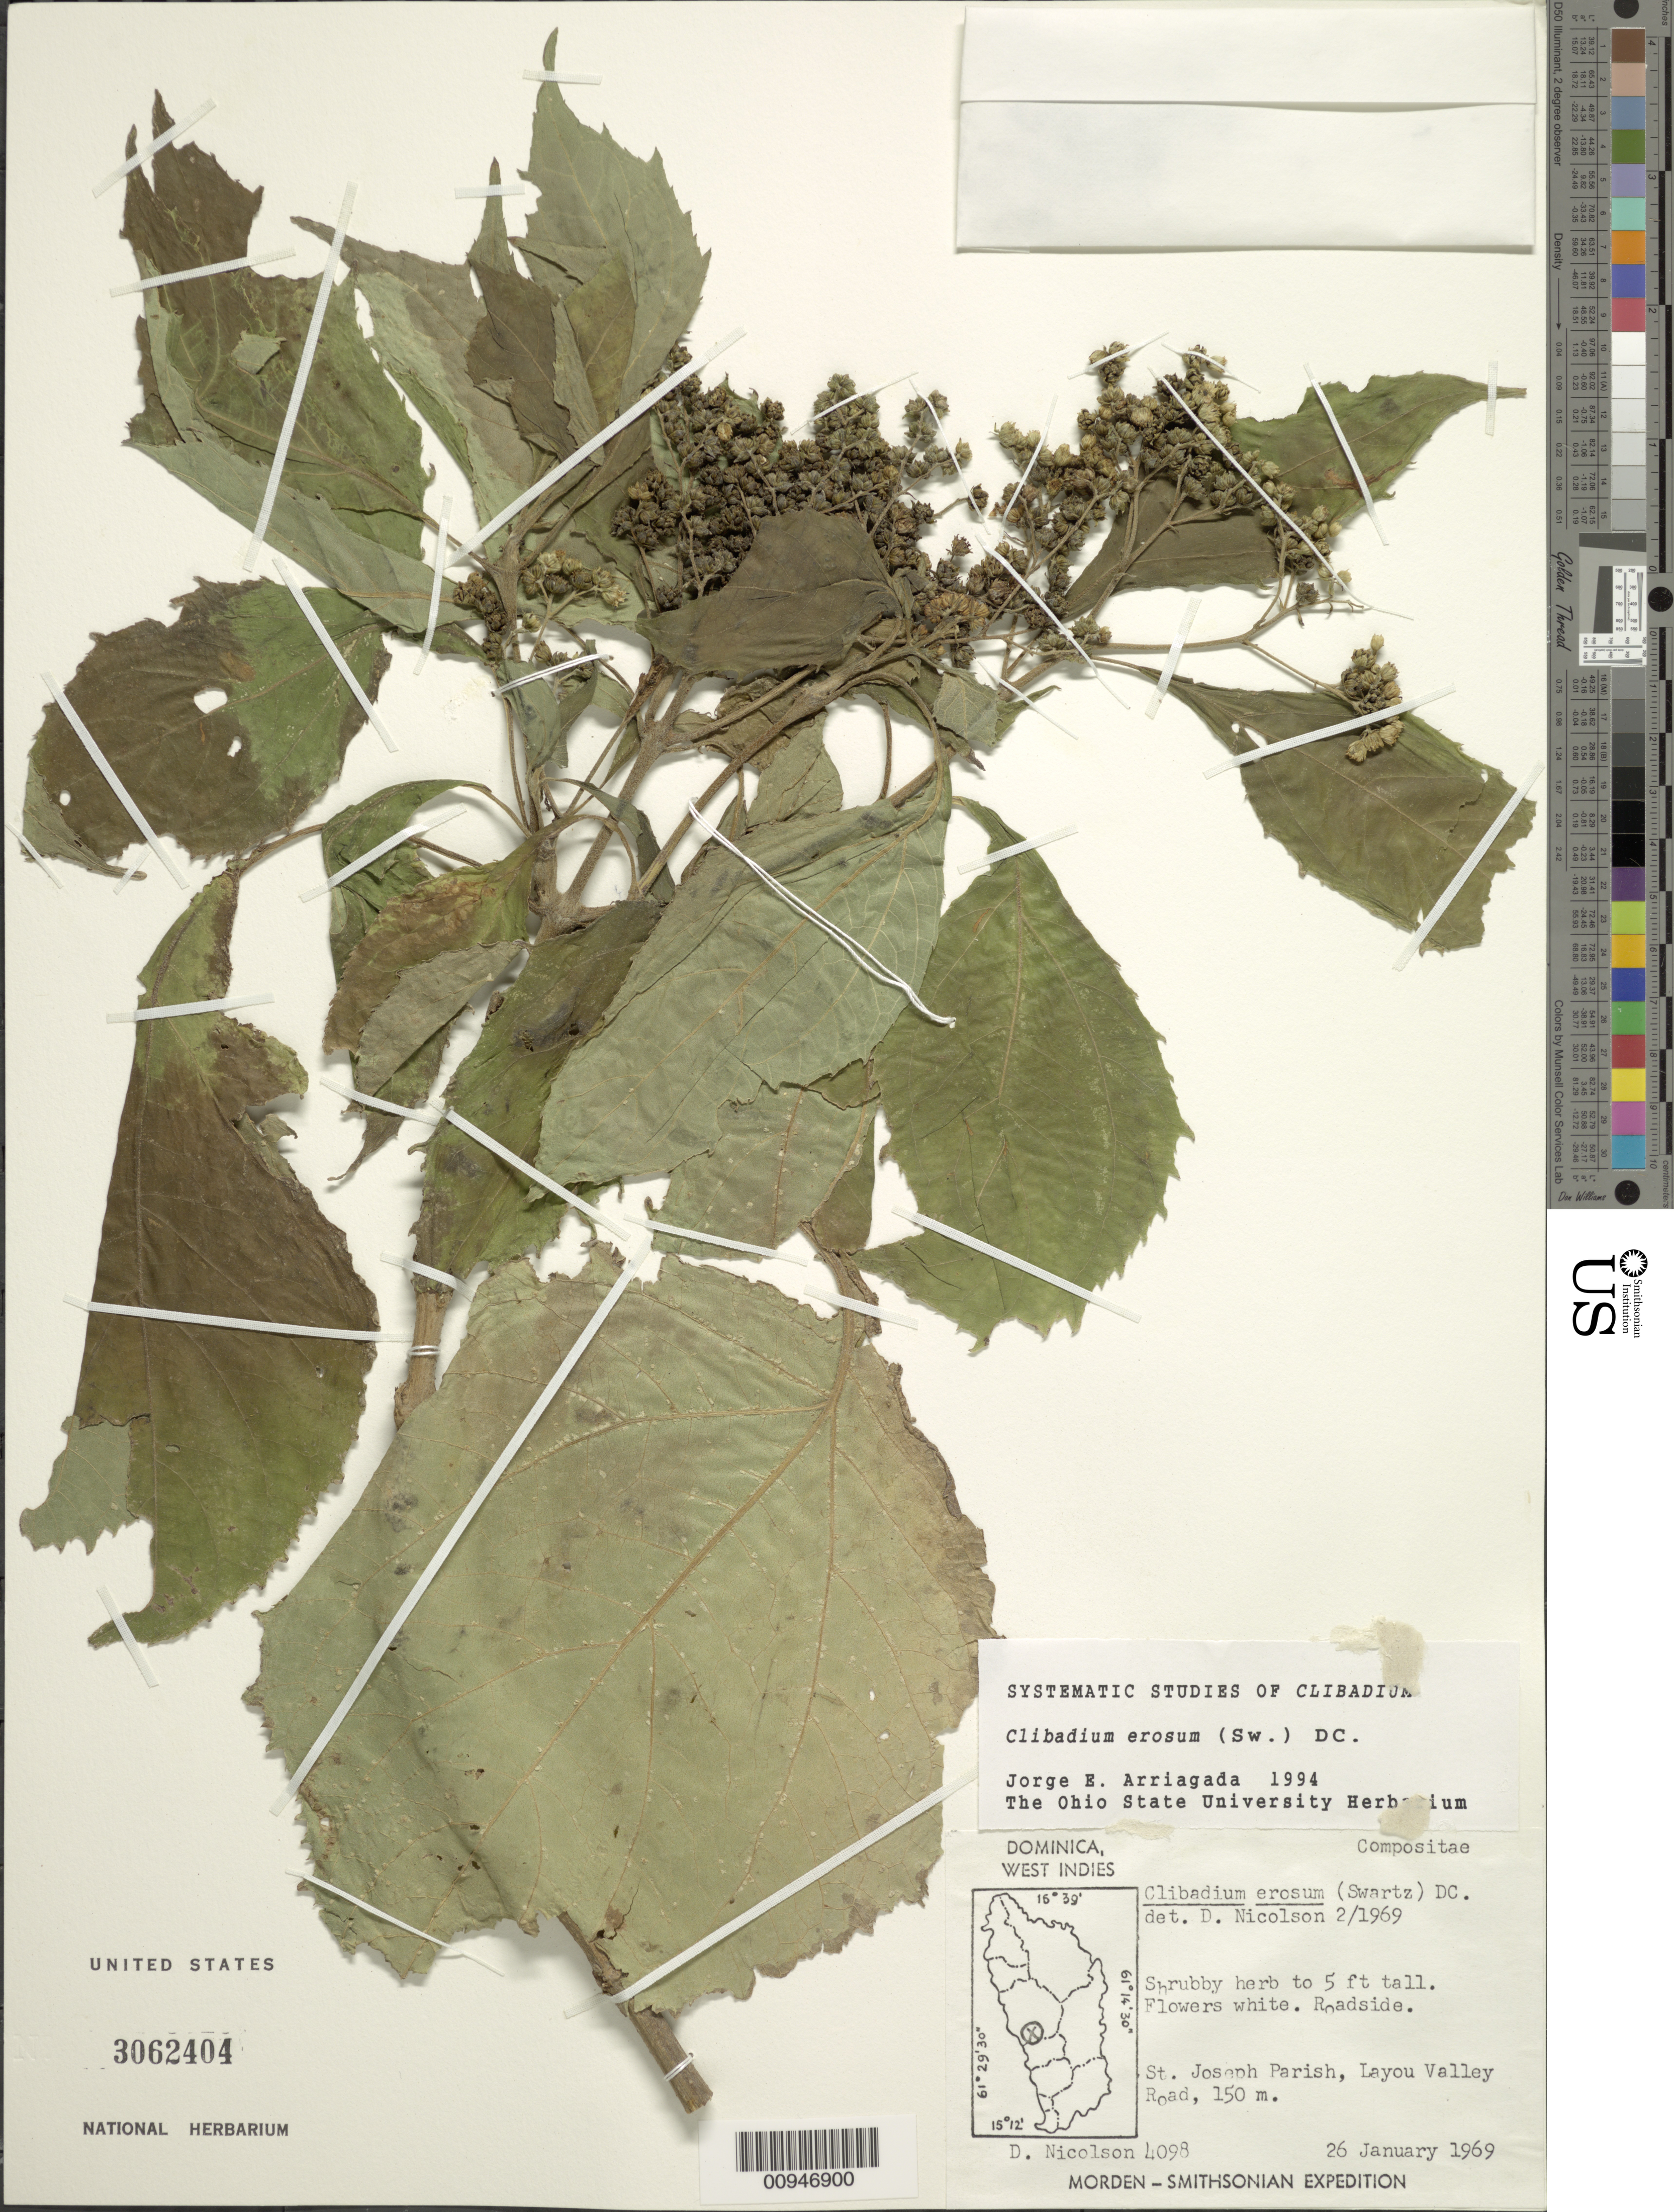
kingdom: Plantae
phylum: Tracheophyta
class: Magnoliopsida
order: Asterales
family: Asteraceae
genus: Clibadium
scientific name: Clibadium erosum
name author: (Sw.) DC.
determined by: Arriagada, J. E.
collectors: D. H. Nicolson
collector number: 4098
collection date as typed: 26 Jan 1969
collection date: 1969-01-26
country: Dominica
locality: St. Joseph Parish, layou Valley Road, 150 m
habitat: Roadside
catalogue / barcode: US 3062404